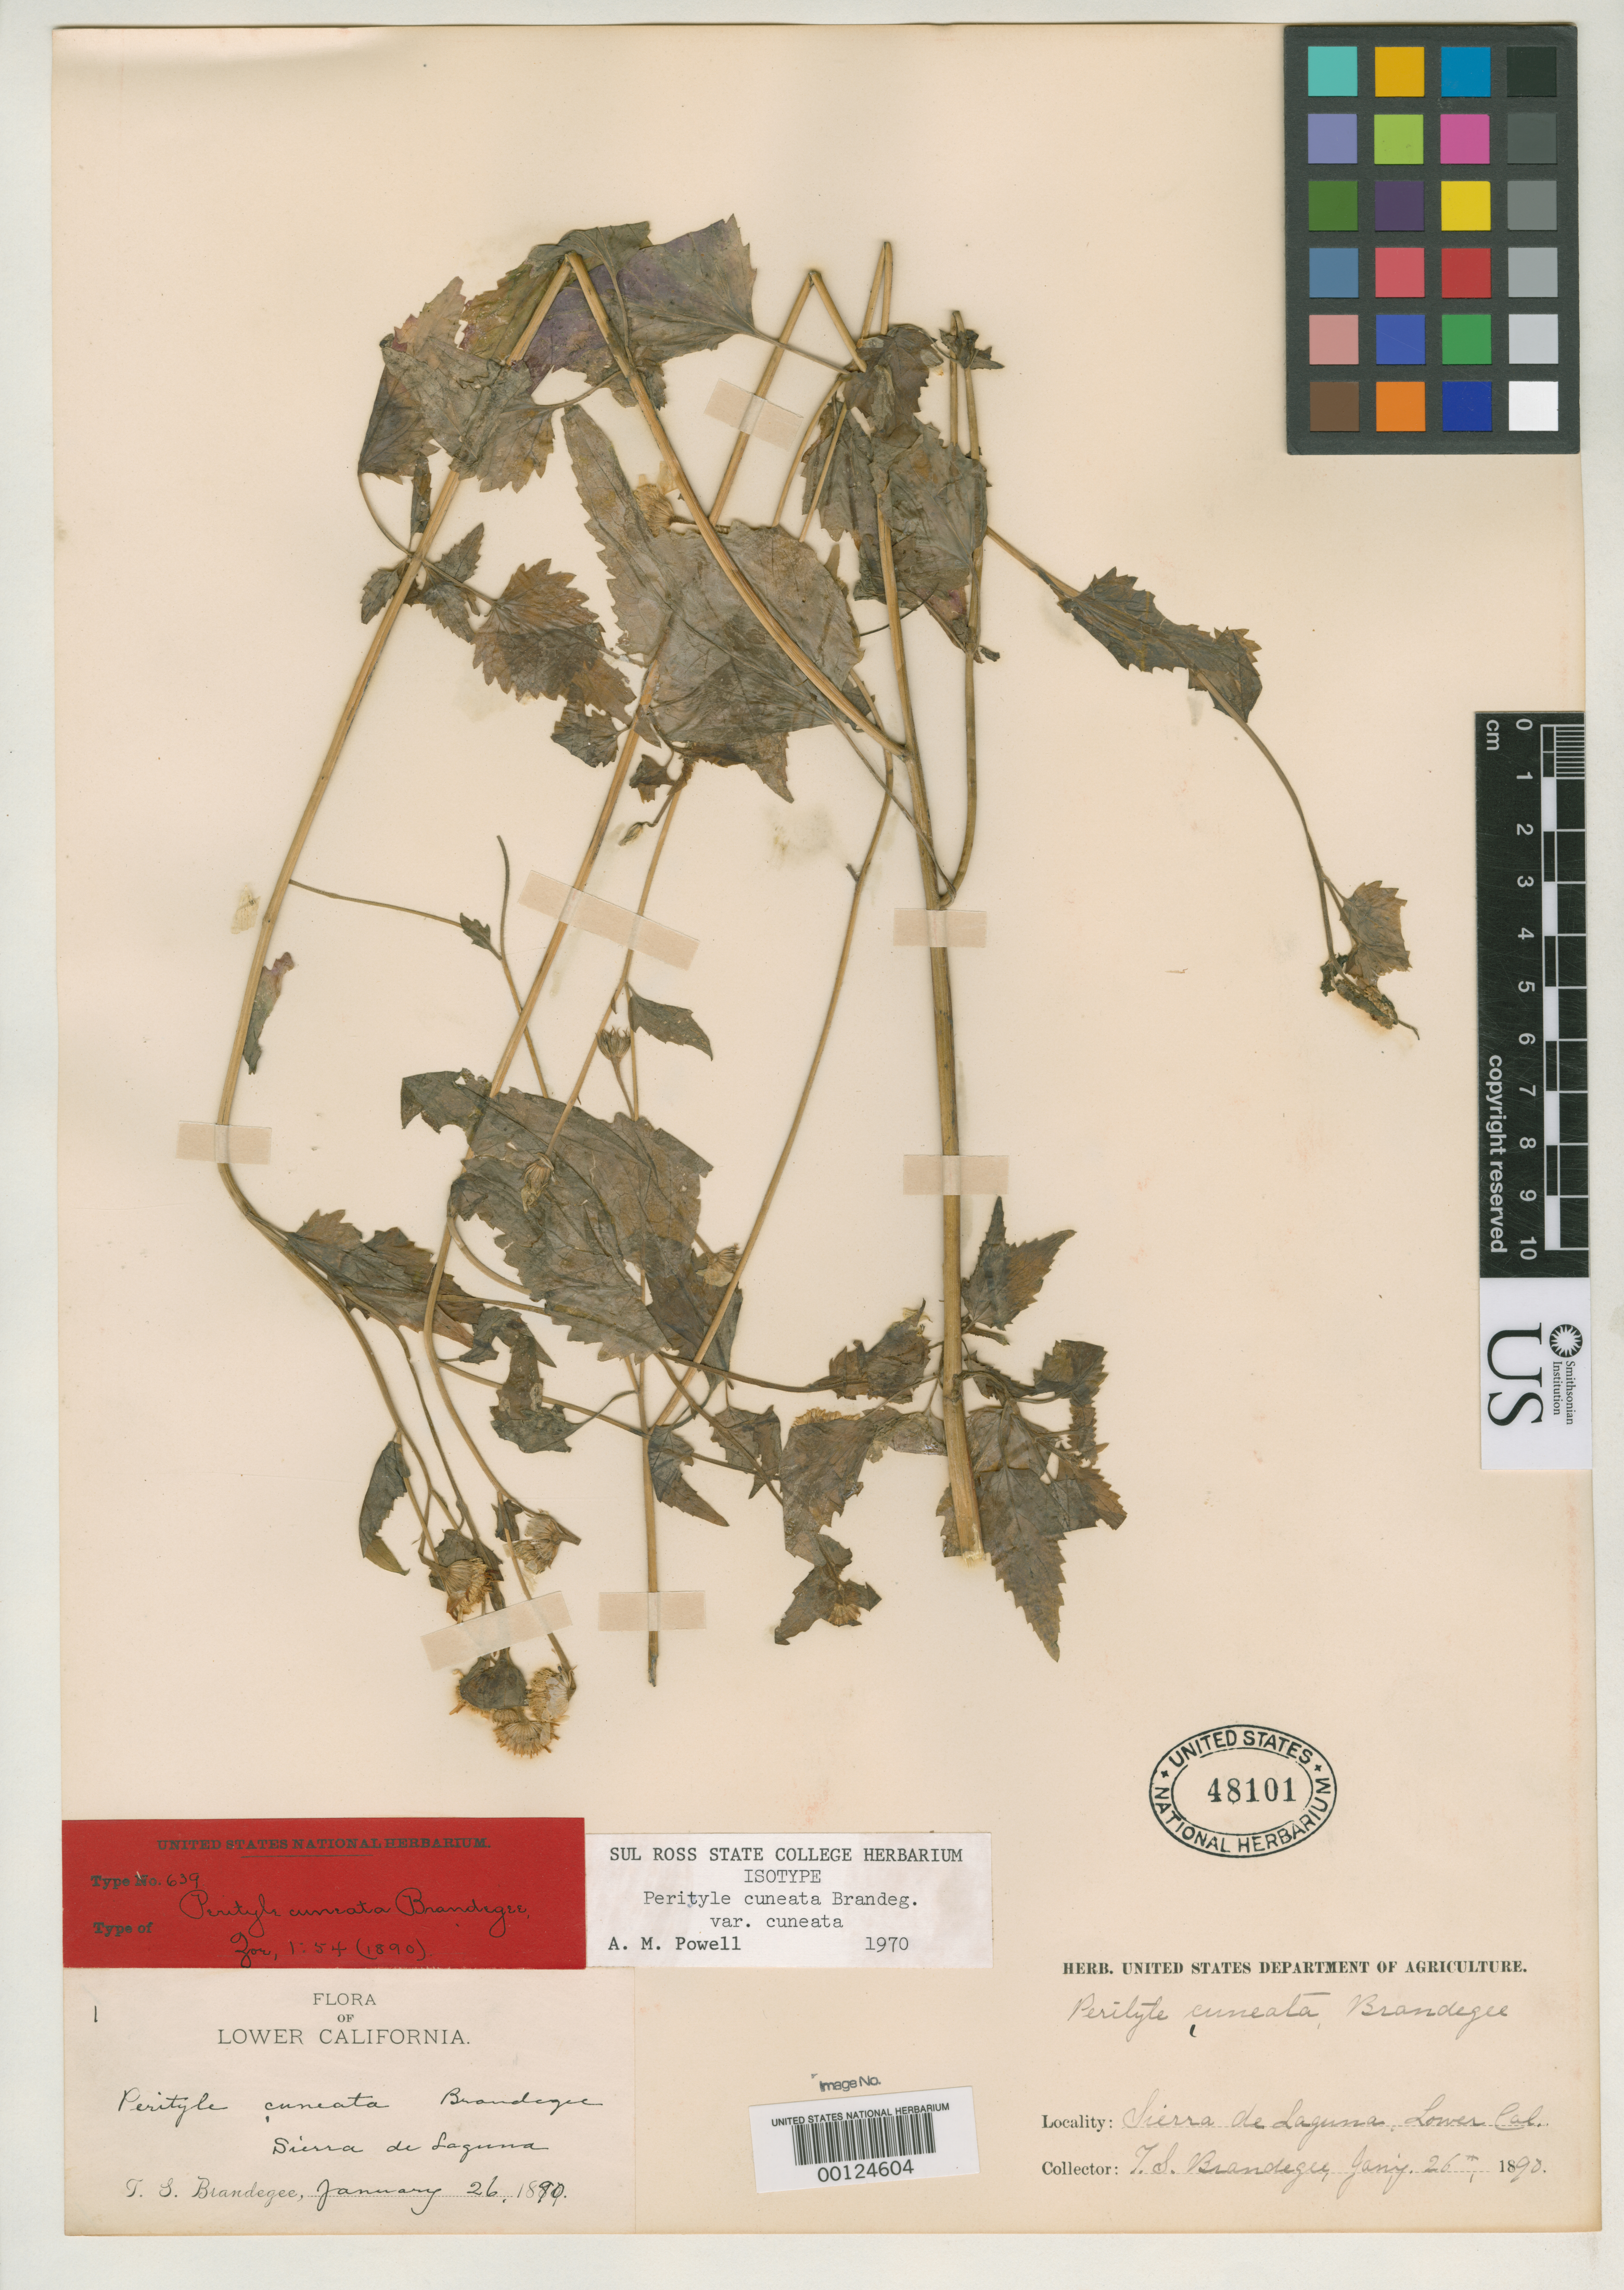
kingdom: Plantae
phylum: Tracheophyta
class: Magnoliopsida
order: Asterales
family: Asteraceae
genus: Perityle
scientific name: Perityle cuneata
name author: Brandegee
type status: Possible Isotype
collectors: T. S. Brandegee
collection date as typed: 26 Jan 1890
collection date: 1890-01-26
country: Mexico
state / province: Baja California Sur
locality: Sierra de Laguna near Todos Santos.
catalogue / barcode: US 48101